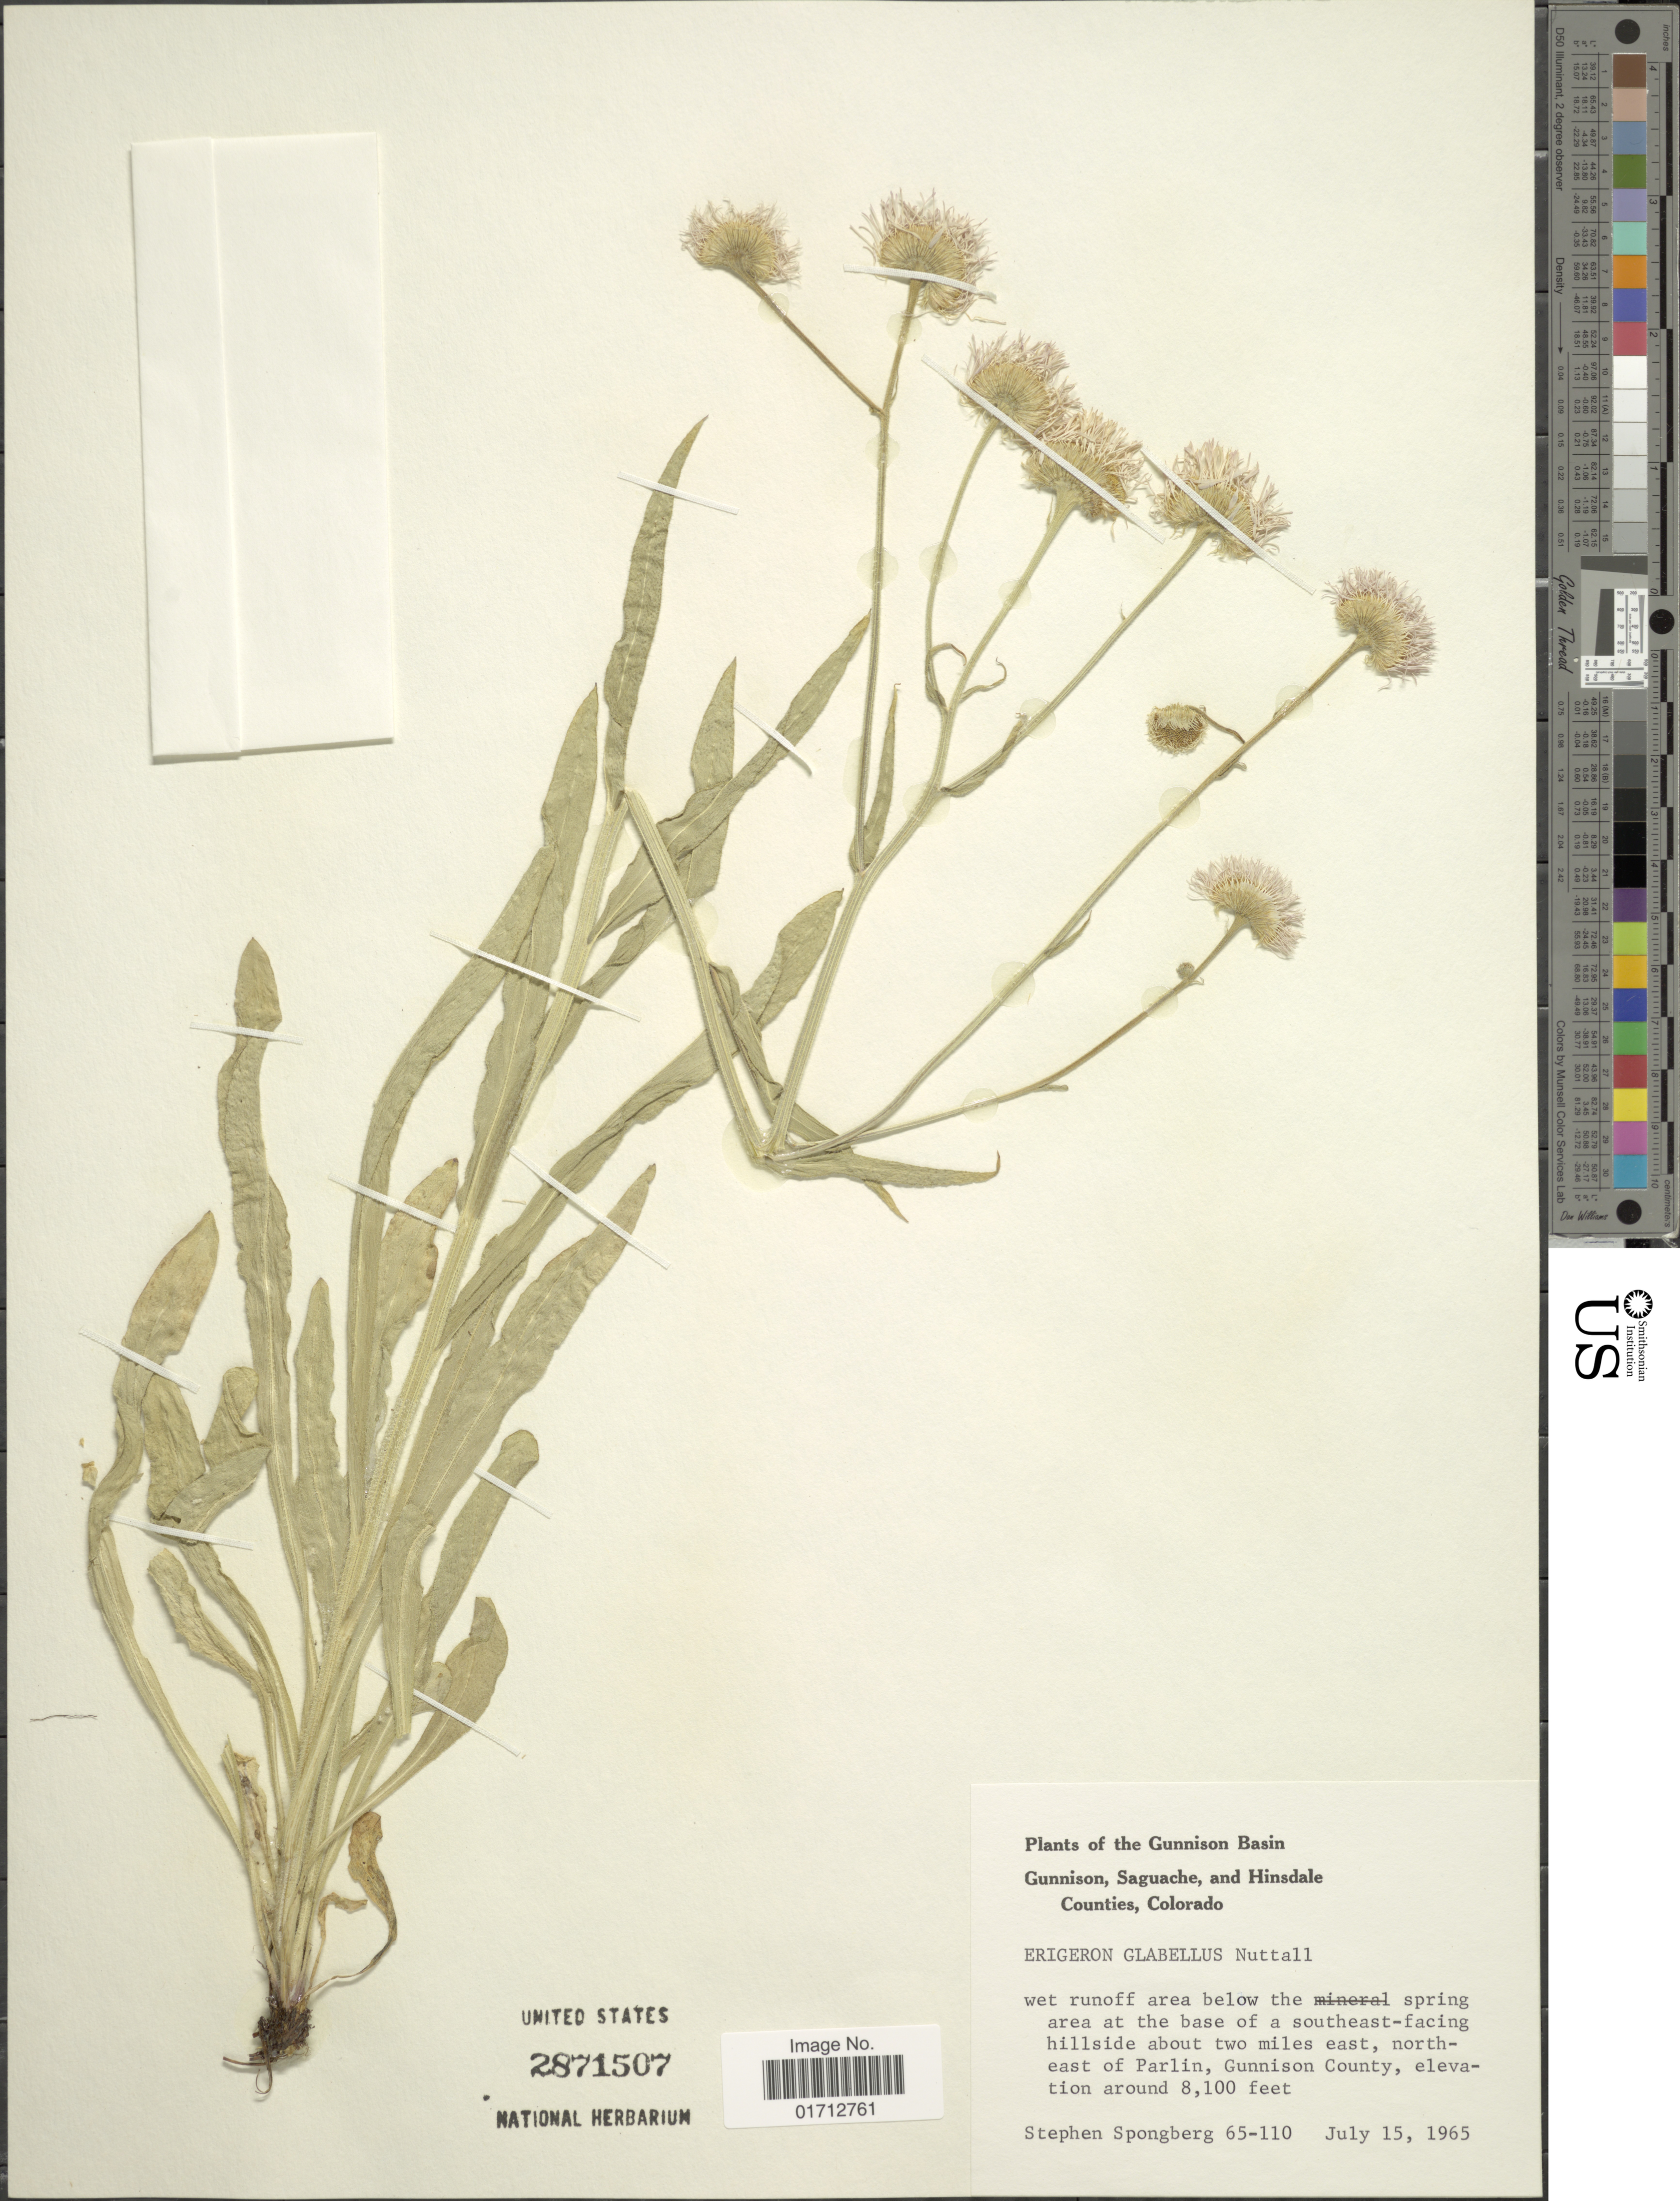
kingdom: Plantae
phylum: Tracheophyta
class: Magnoliopsida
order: Asterales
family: Asteraceae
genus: Erigeron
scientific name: Erigeron glabellus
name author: Nutt.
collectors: S. A.Spongberg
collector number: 65-110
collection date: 1965-07-15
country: United States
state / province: Colorado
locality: The Gunnison Basin, Gunnison, Saguache, and Hinsdale Counties, below the spring area at the base of a southeast-facing hillside about two miles east, north-east of Parlin, Gunnison County.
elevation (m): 2469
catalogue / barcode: US 2871507